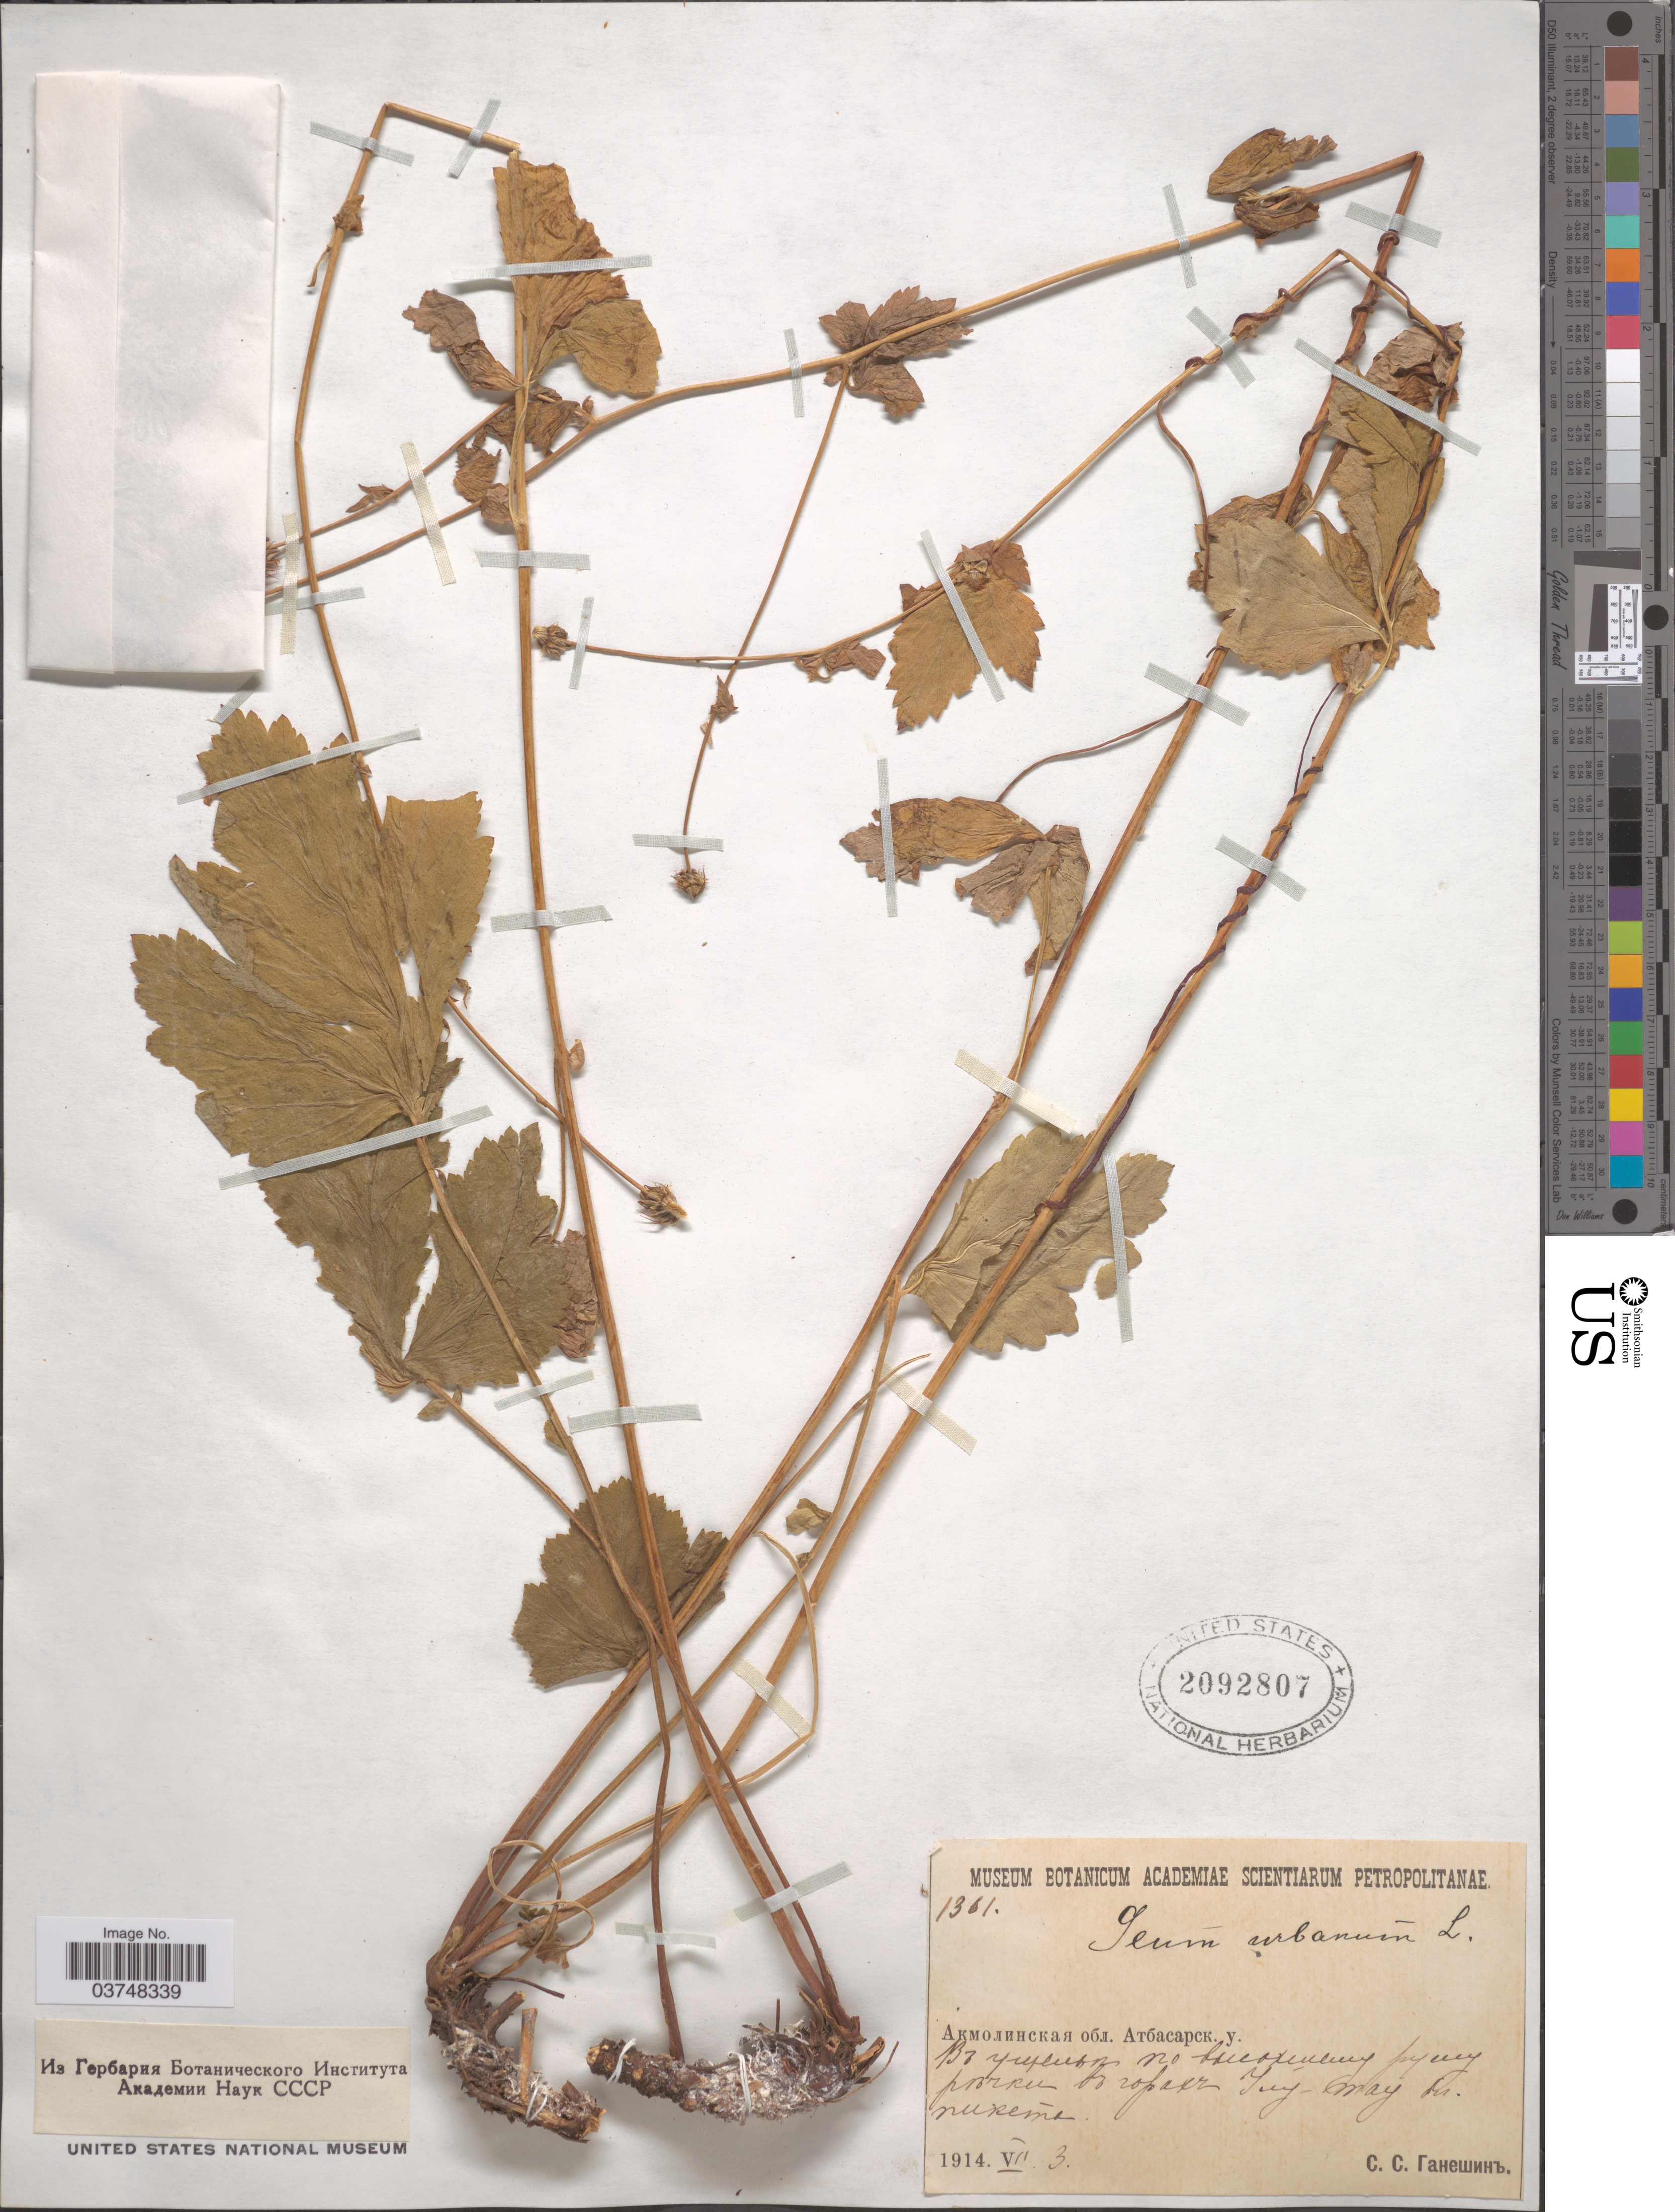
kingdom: Plantae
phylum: Tracheophyta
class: Magnoliopsida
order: Rosales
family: Rosaceae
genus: Geum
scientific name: Geum rivale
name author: L.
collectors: X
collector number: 1361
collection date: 1914-07-03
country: Kazakhstan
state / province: Aqmola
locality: Ulutau Mts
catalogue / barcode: US 2092807